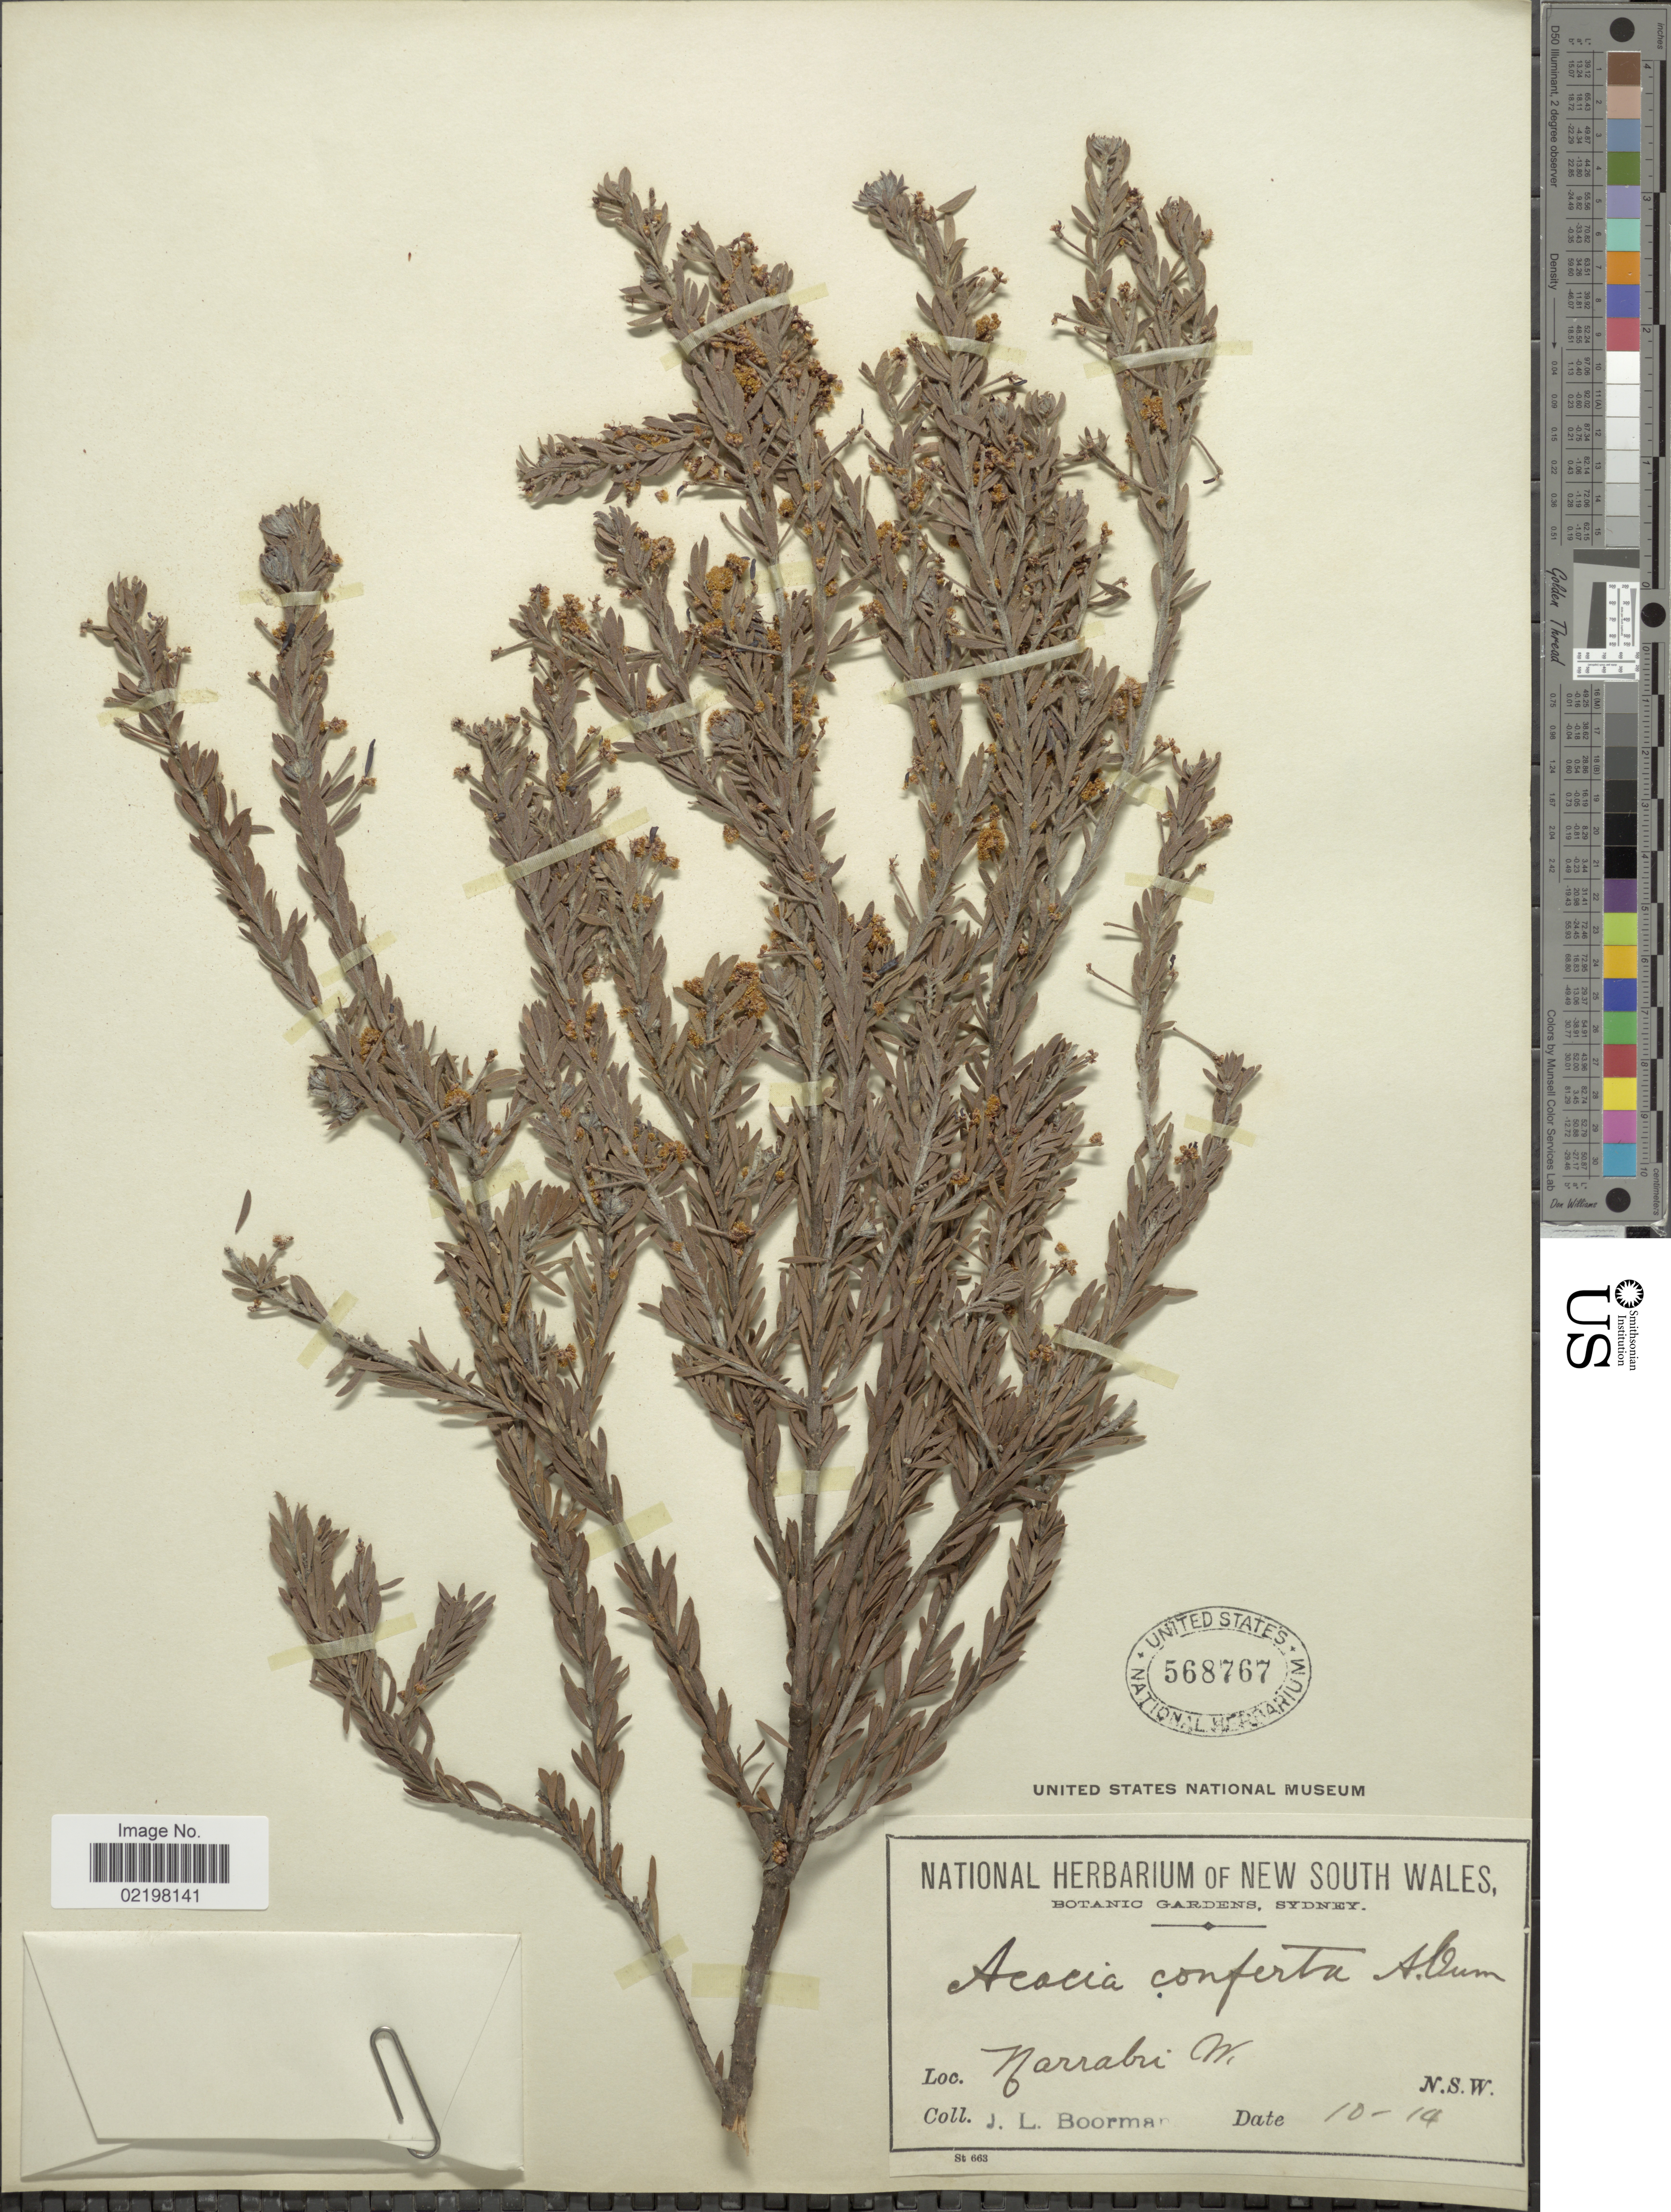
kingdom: Plantae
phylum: Tracheophyta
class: Magnoliopsida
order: Fabales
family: Fabaceae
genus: Acacia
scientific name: Acacia conferta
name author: Benth.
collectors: J. Boorman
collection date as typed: Transcribed d/m/y: /10/14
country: Australia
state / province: New South Wales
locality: Narrabi W., N.S.W.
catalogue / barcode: US 568767